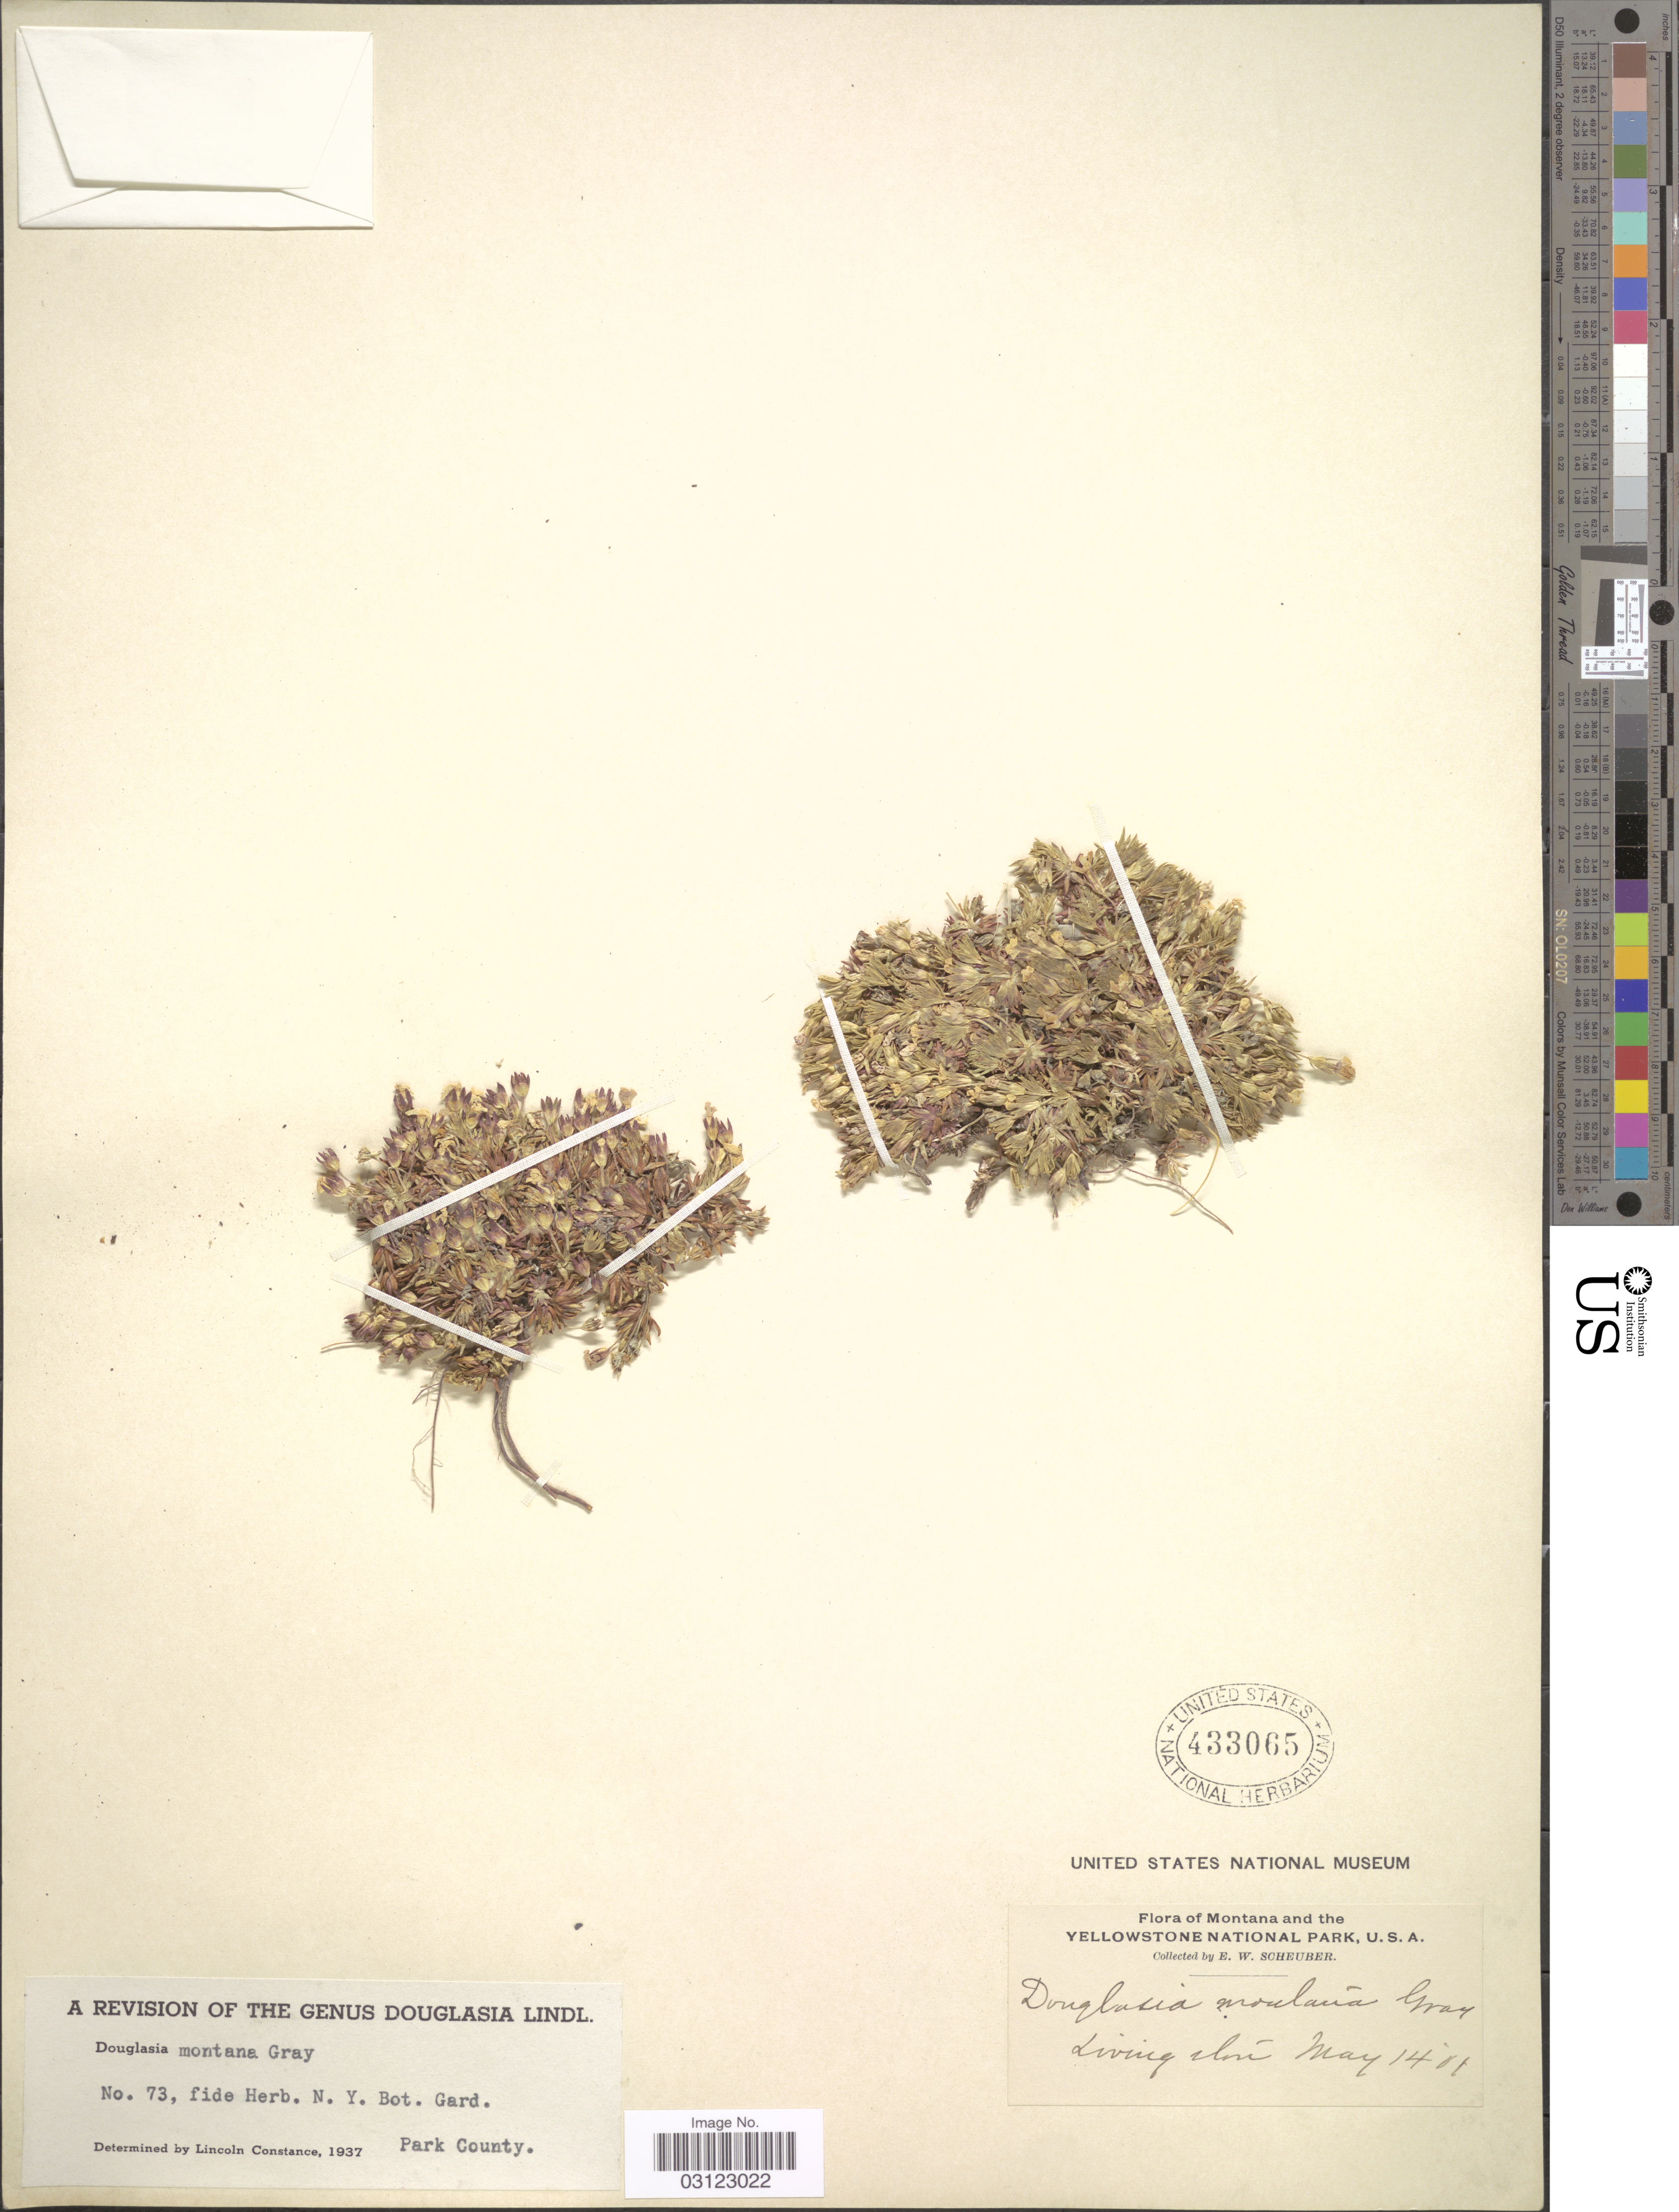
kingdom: Plantae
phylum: Tracheophyta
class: Magnoliopsida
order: Ericales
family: Primulaceae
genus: Douglasia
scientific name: Douglasia montana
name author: A. Gray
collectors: E. Scheuber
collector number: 73?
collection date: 1901-05-14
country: United States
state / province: Montana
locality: Yellowstone National Park, U.S.A. Livingston. Park County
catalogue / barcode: US 433065